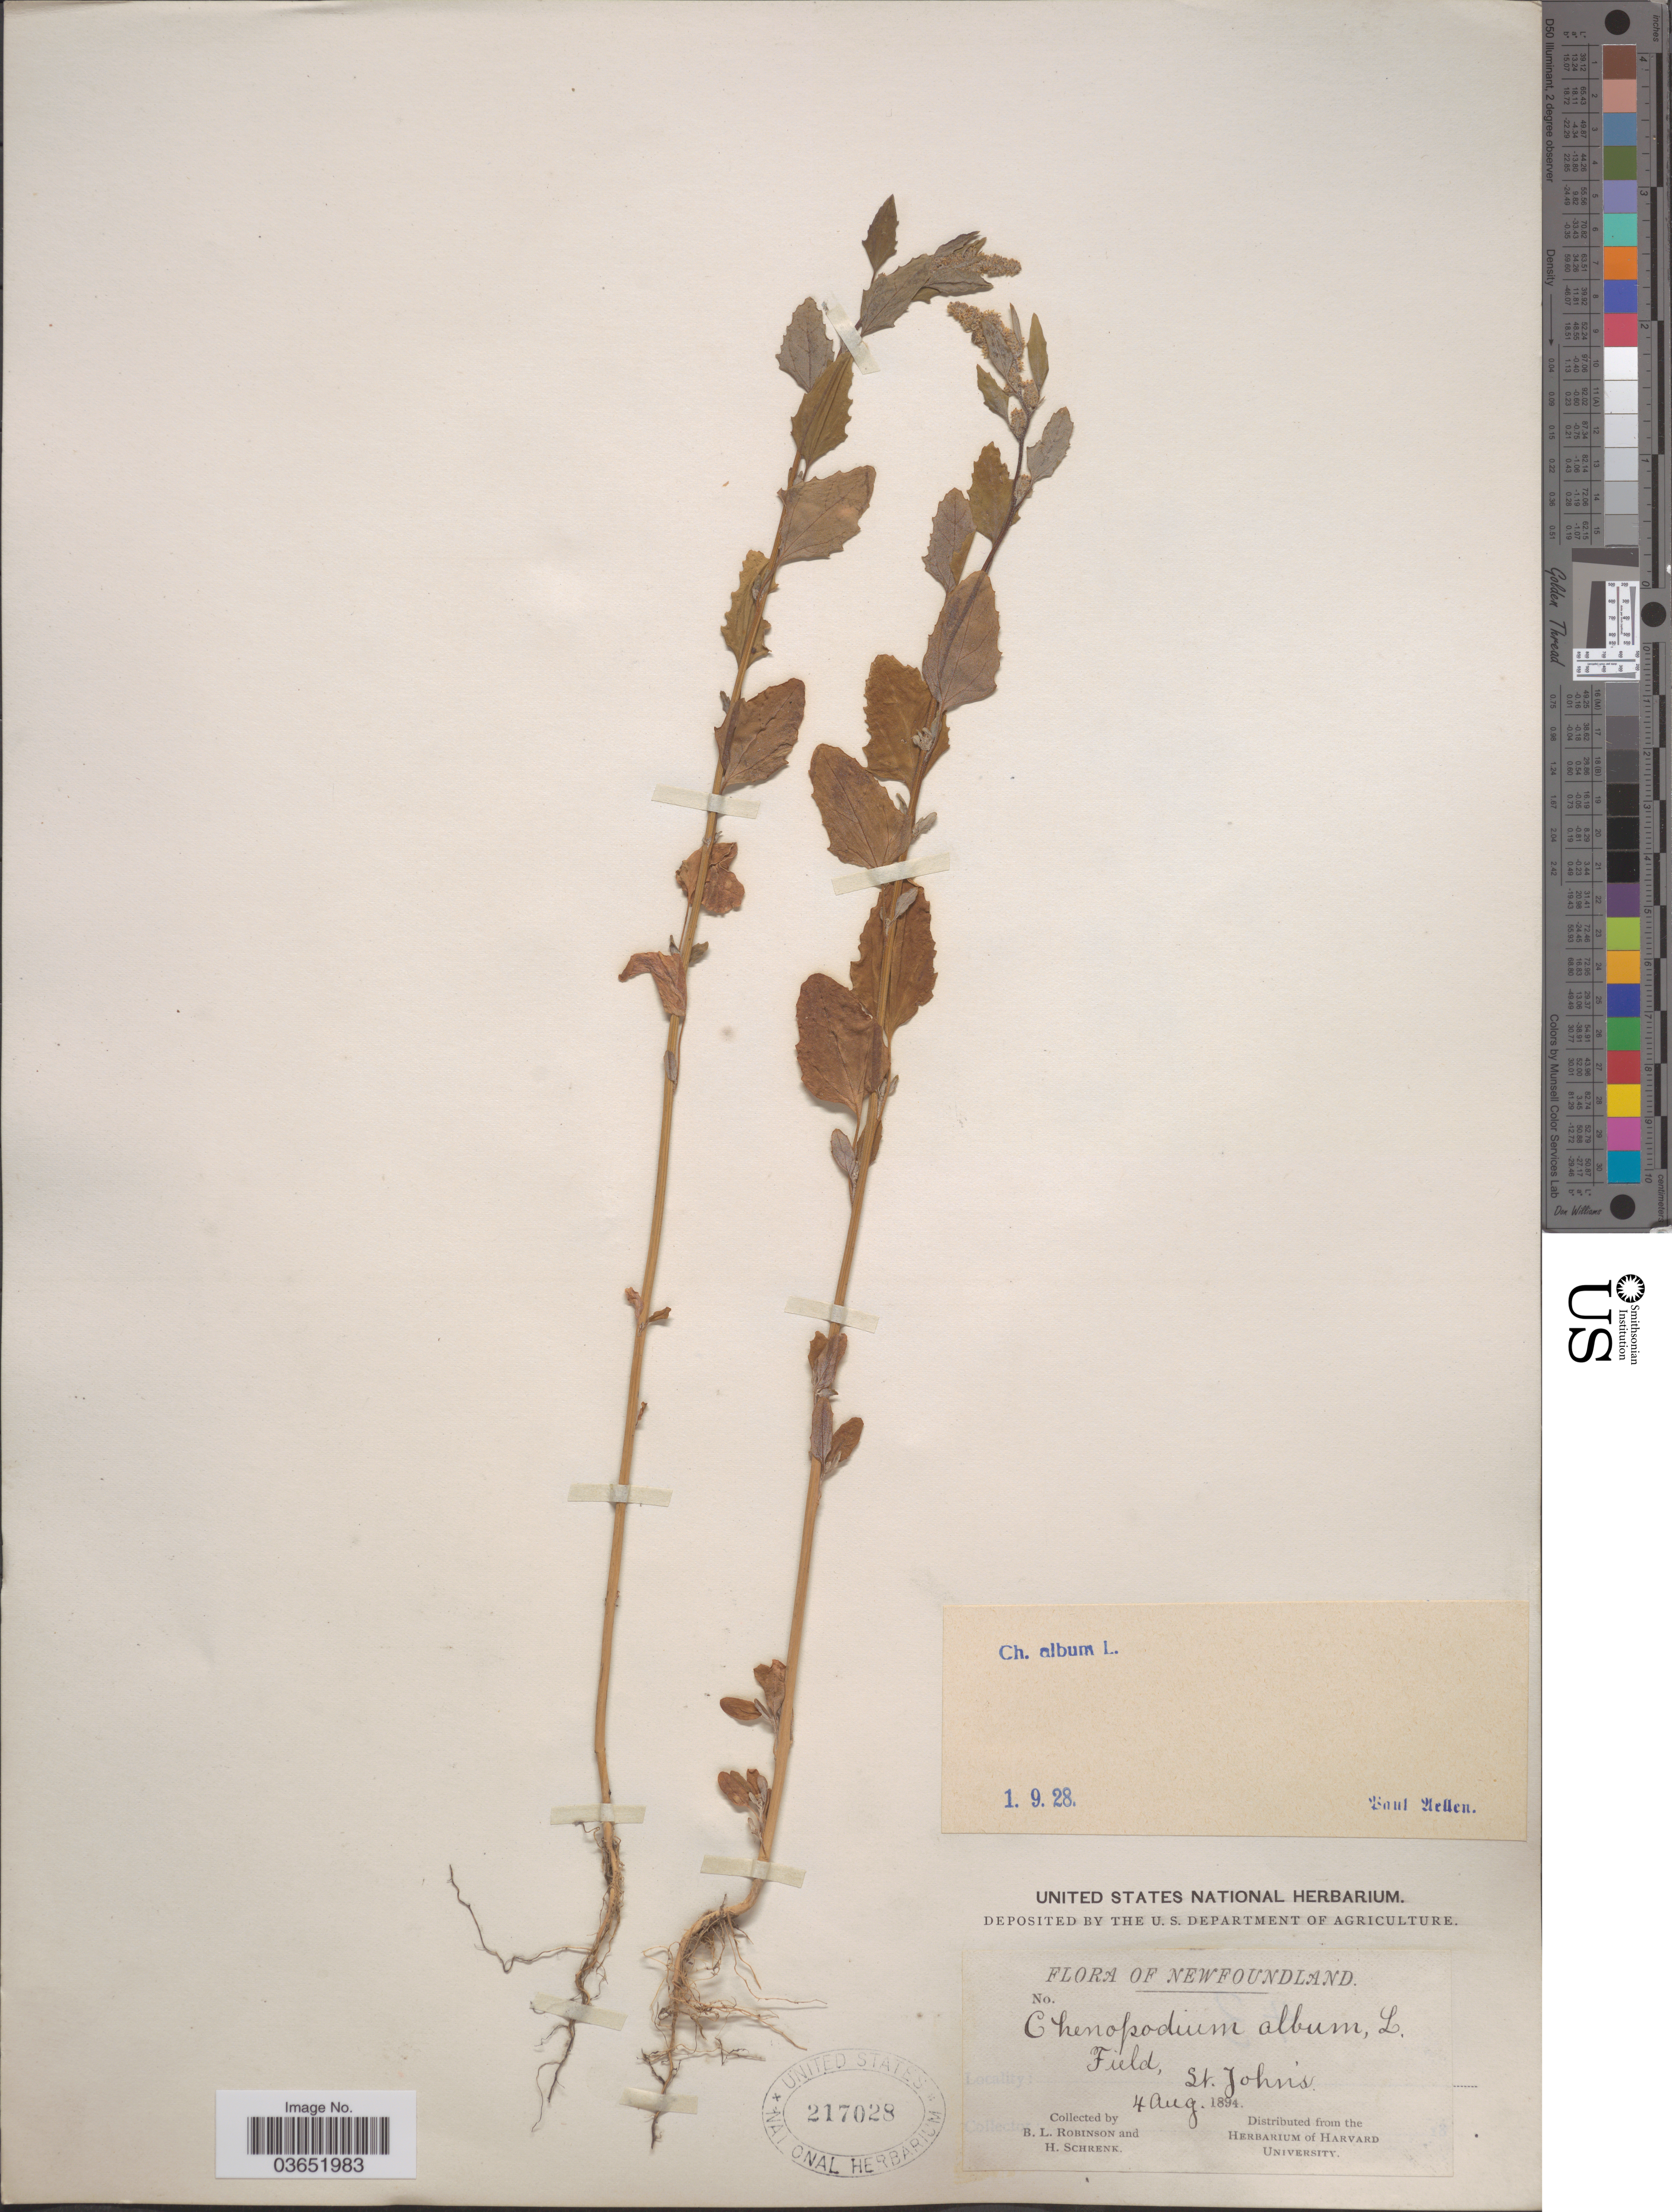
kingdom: Plantae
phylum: Tracheophyta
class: Magnoliopsida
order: Caryophyllales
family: Amaranthaceae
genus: Chenopodium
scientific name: Chenopodium album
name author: L.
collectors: B. L. Robinson & H. Schrenk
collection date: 1894-08-04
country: Canada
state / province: Newfoundland and Labrador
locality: Field, St. John's.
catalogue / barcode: US 217028